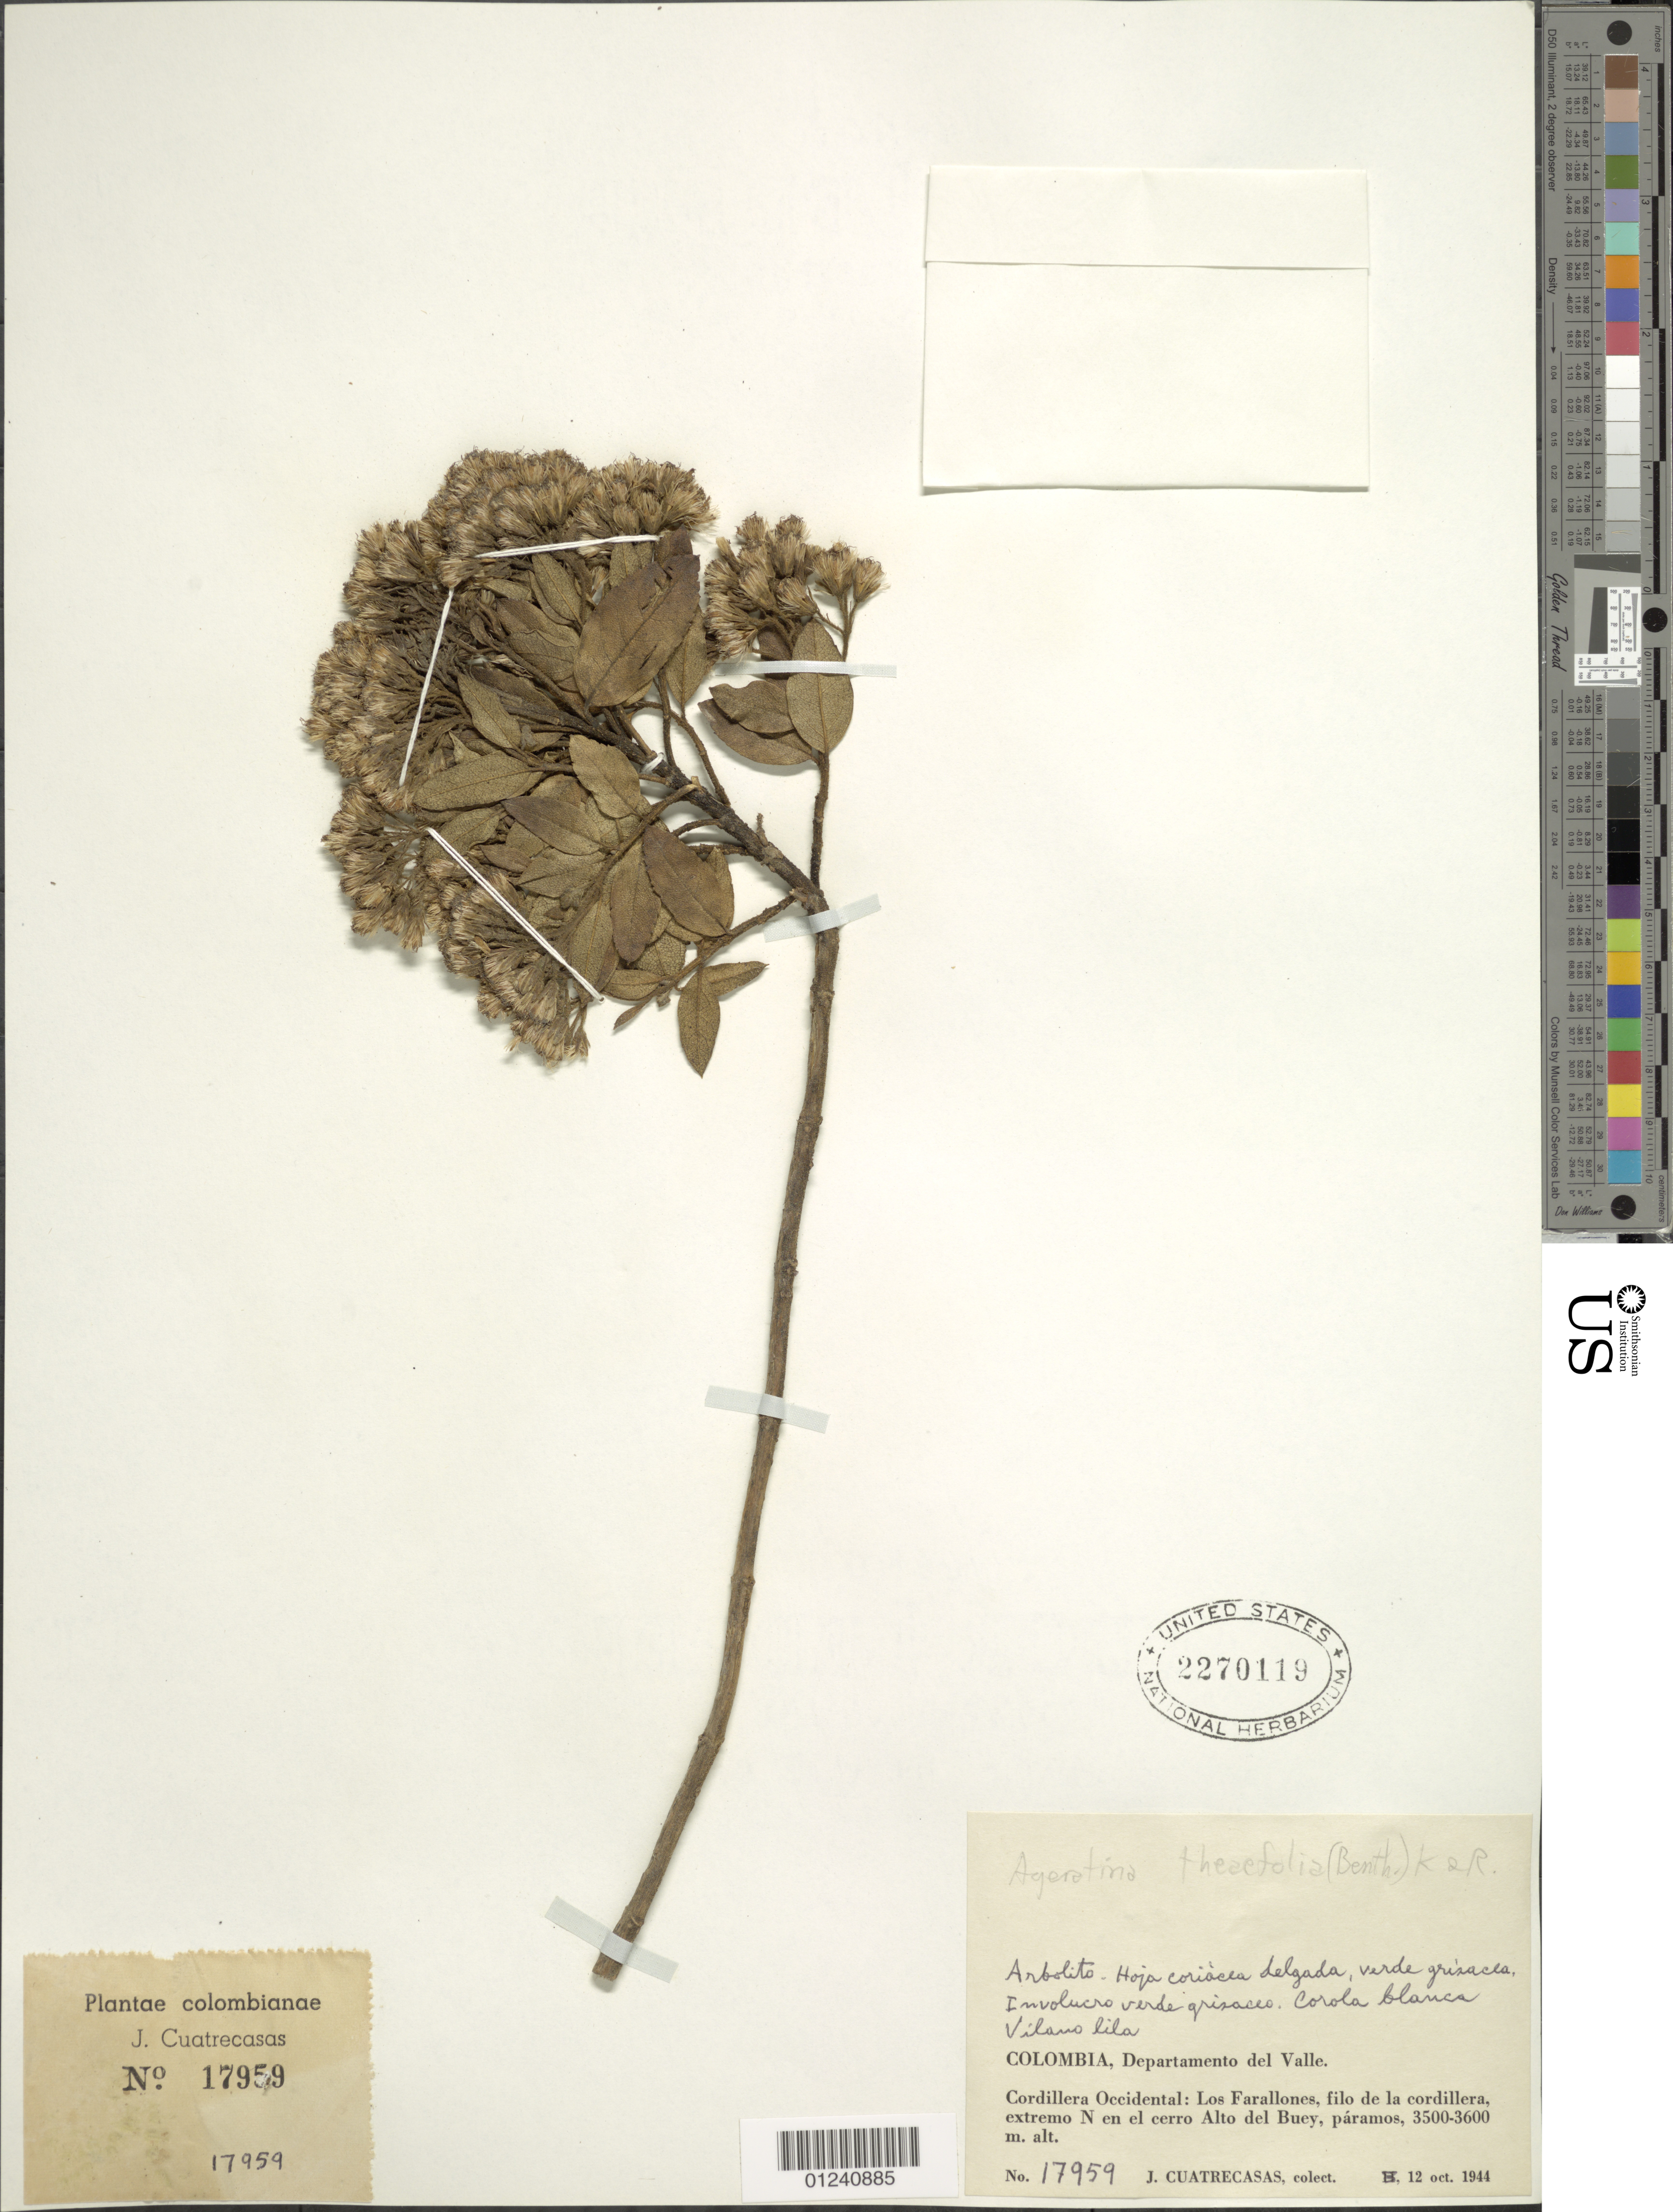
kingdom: Plantae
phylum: Tracheophyta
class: Magnoliopsida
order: Asterales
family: Asteraceae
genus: Ageratina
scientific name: Ageratina glyptophlebia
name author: (B.L. Rob.) R.M. King & H. Rob.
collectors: J. Cuatrecasas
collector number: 17959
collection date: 1944-10-12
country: Colombia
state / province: Valle del Cauca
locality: Cord. occidental: Los Farallones, filo de la cordillera, extremo N en el cerro Alto del Buey.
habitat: paramos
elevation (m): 3500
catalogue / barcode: US 2270119